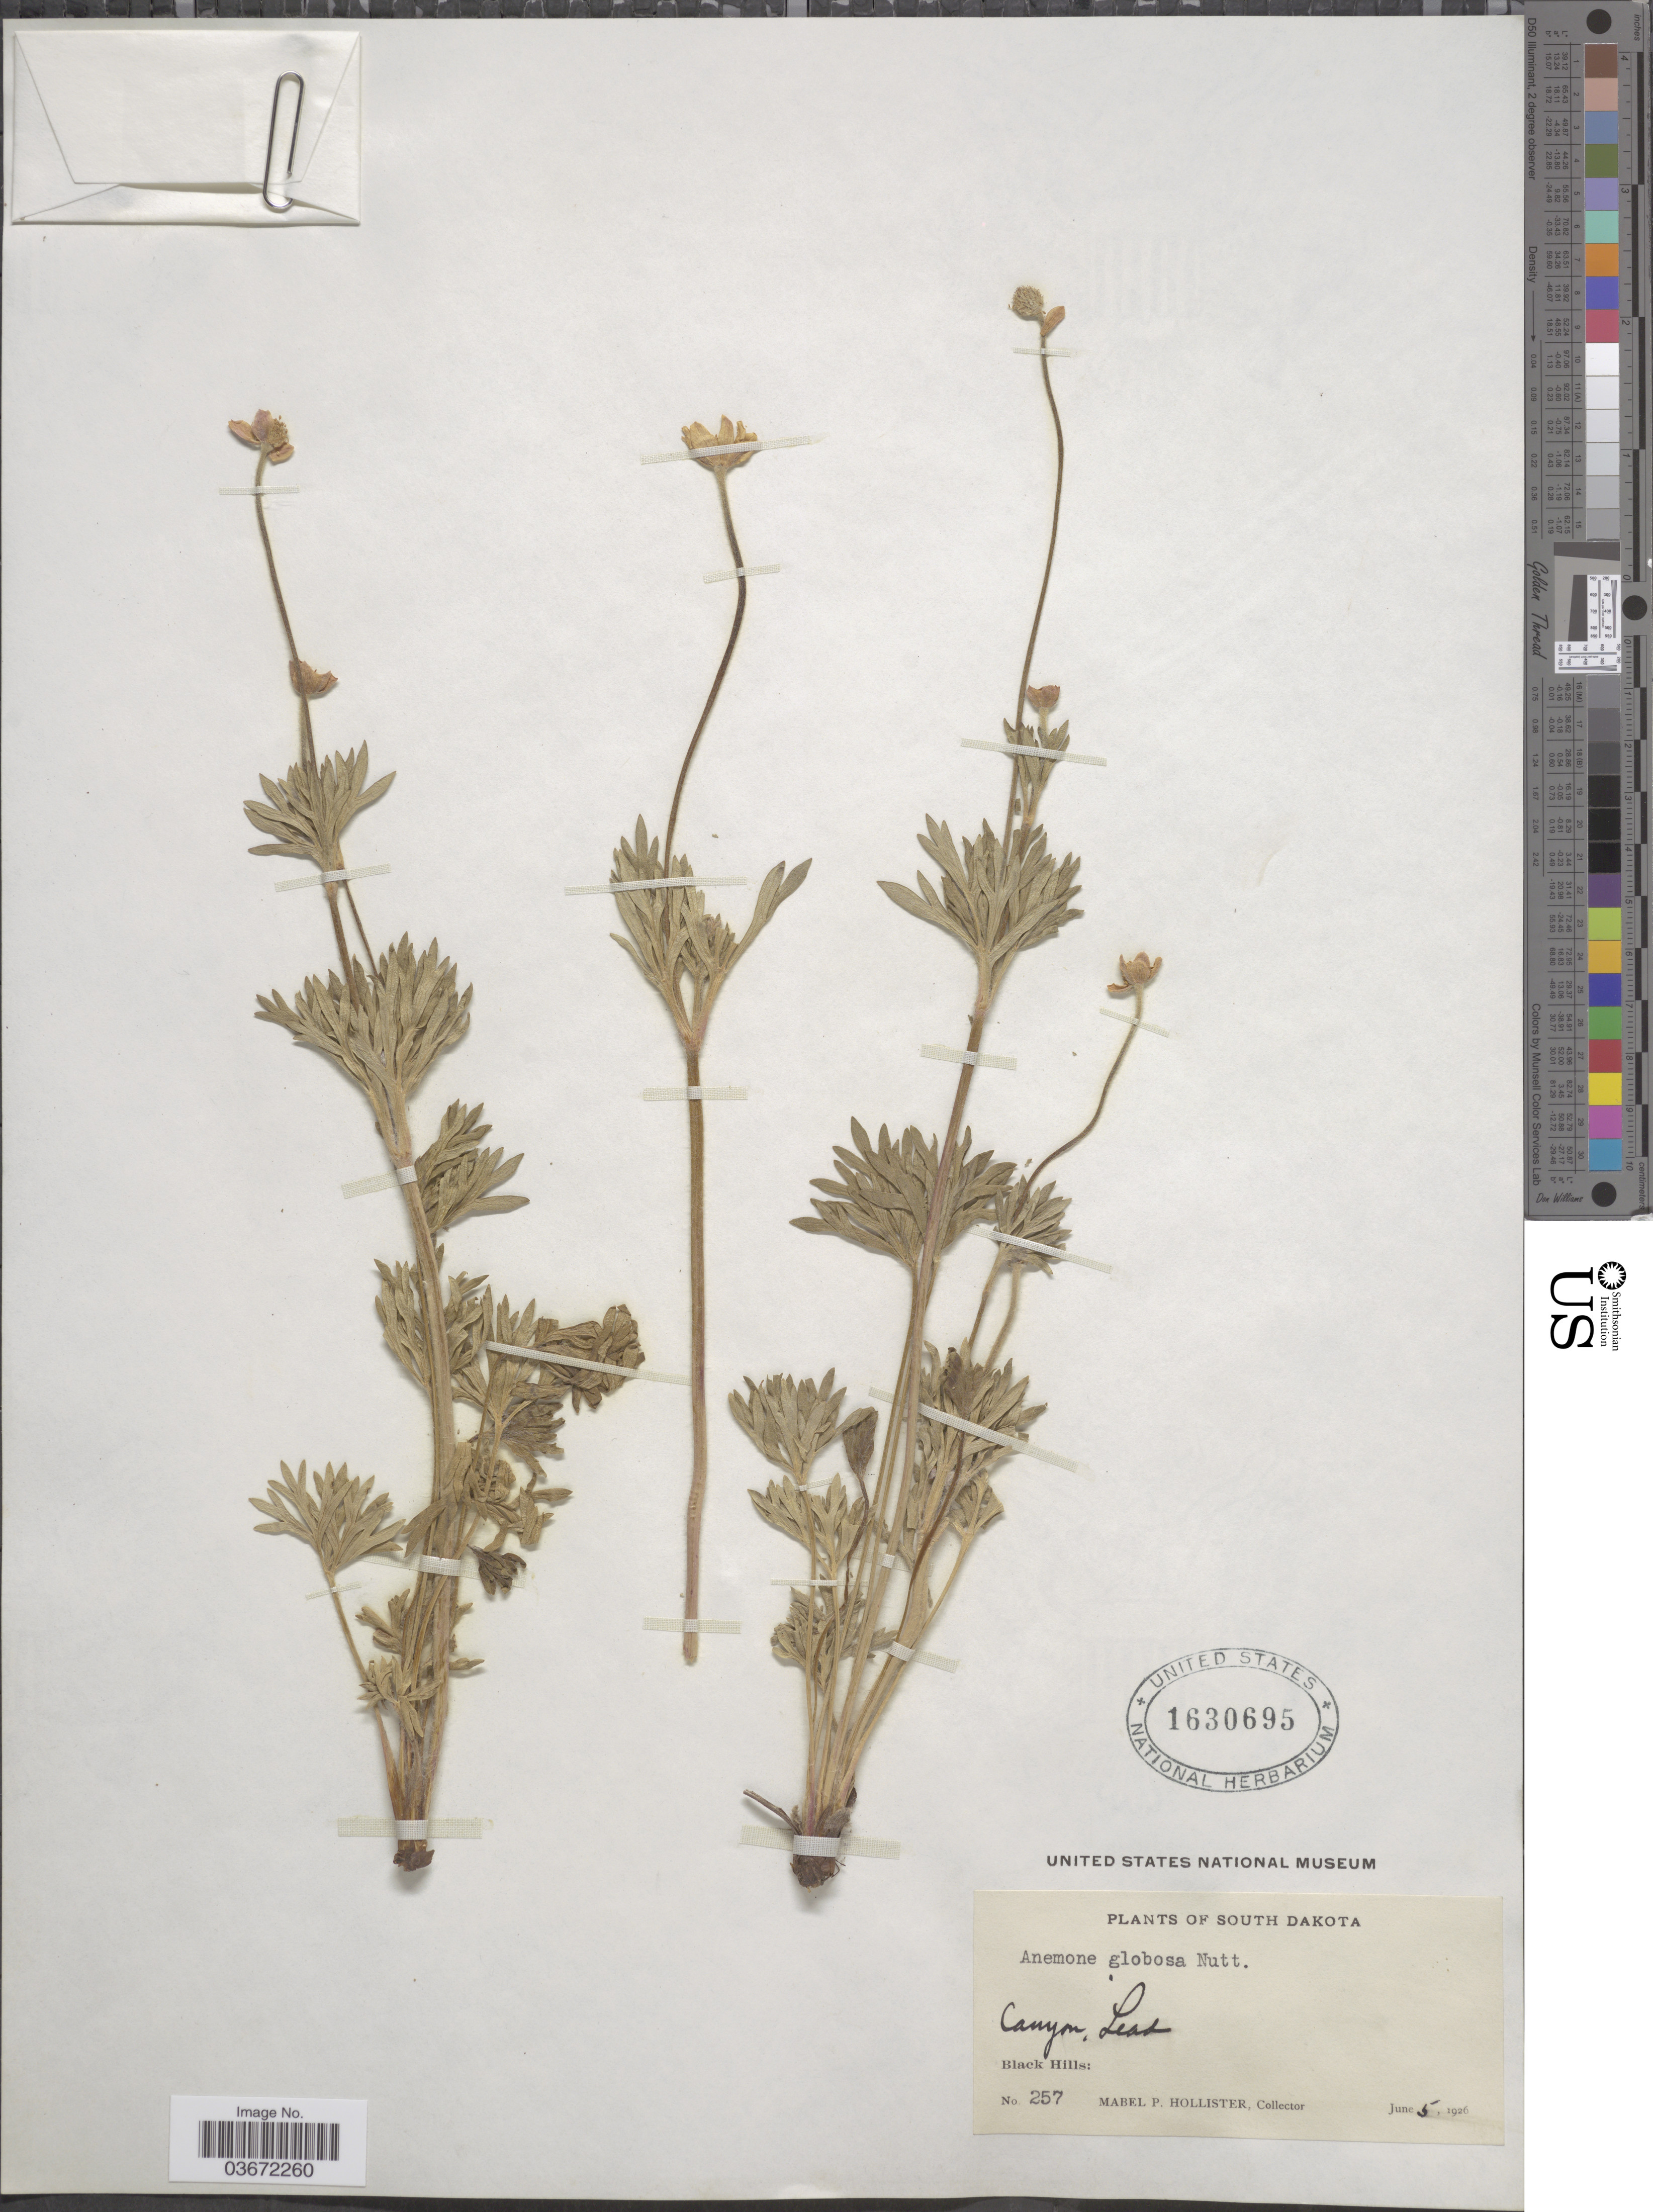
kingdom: Plantae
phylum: Tracheophyta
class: Magnoliopsida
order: Ranunculales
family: Ranunculaceae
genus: Anemone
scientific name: Anemone globosa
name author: (Torr. & A. Gray) Nutt. ex A. Heller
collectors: M. Hollister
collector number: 257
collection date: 1926-06-05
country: United States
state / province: South Dakota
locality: Canyon Lead, Black Hills.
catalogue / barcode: US 1630695